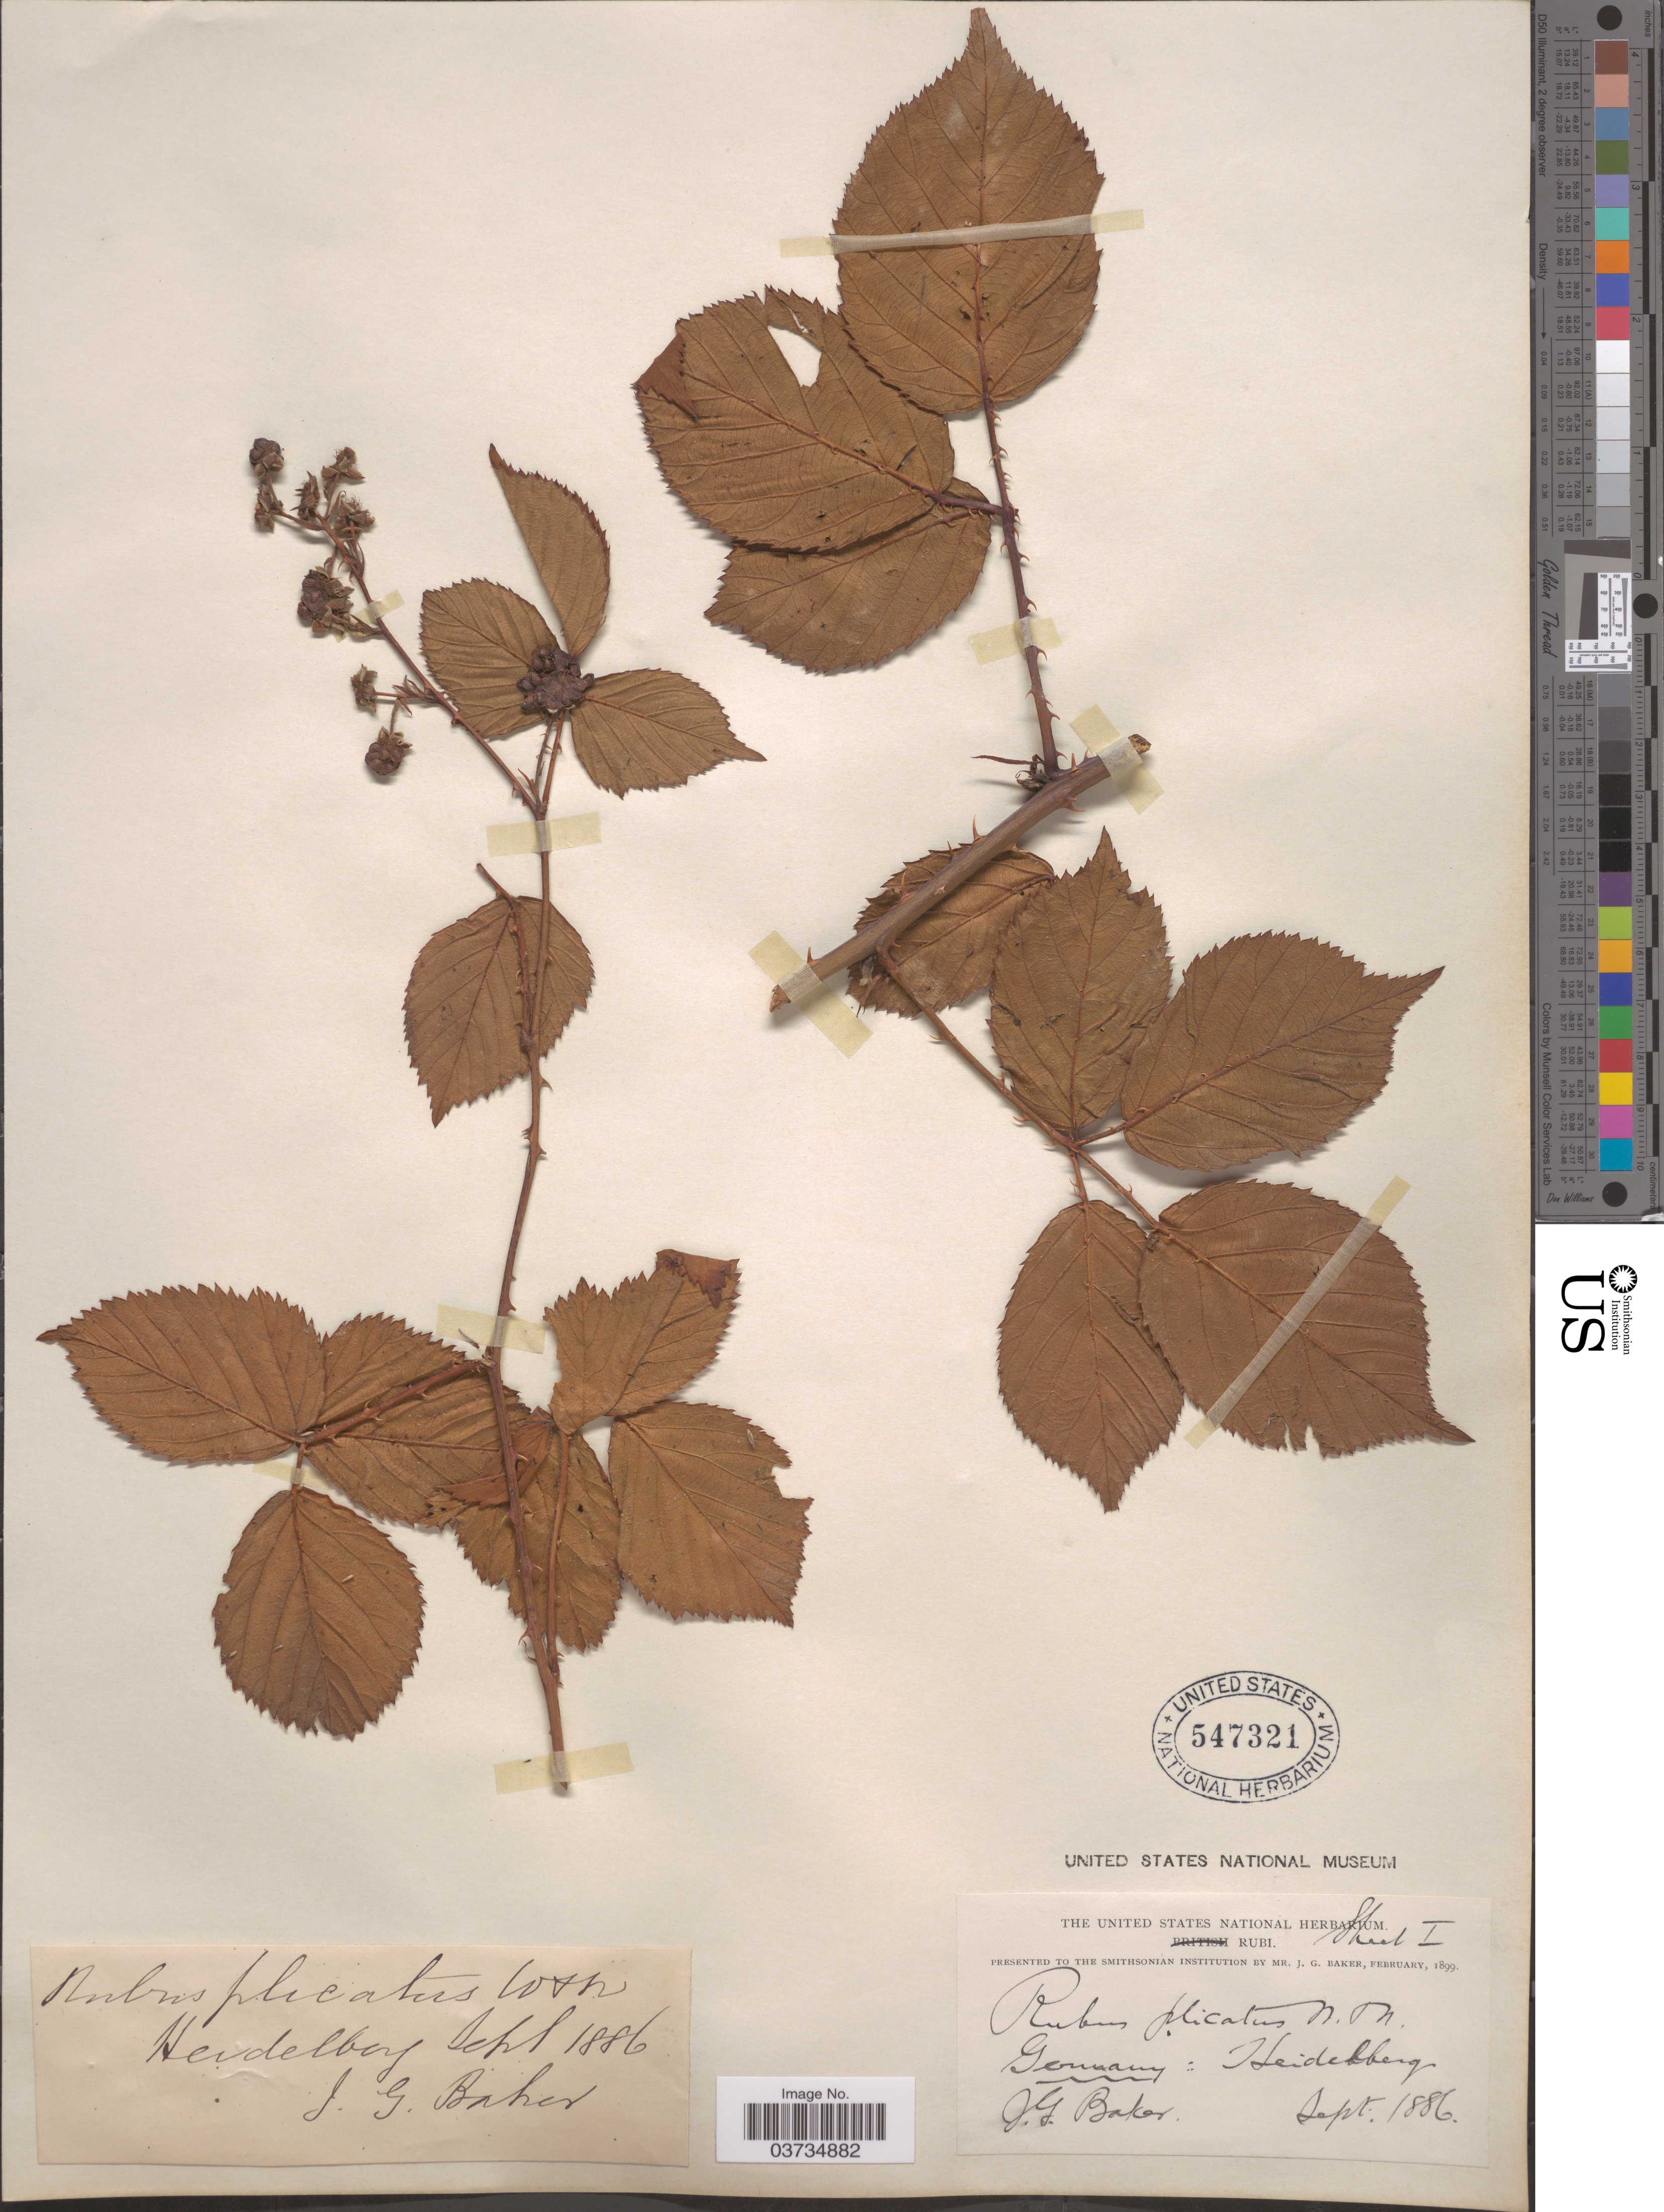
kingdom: Plantae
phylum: Tracheophyta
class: Magnoliopsida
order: Rosales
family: Rosaceae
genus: Rubus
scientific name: Rubus plicatus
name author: Weihe & Nees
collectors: J. G. Baker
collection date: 1886-09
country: Germany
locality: Heidelberg.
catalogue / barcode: US 547321